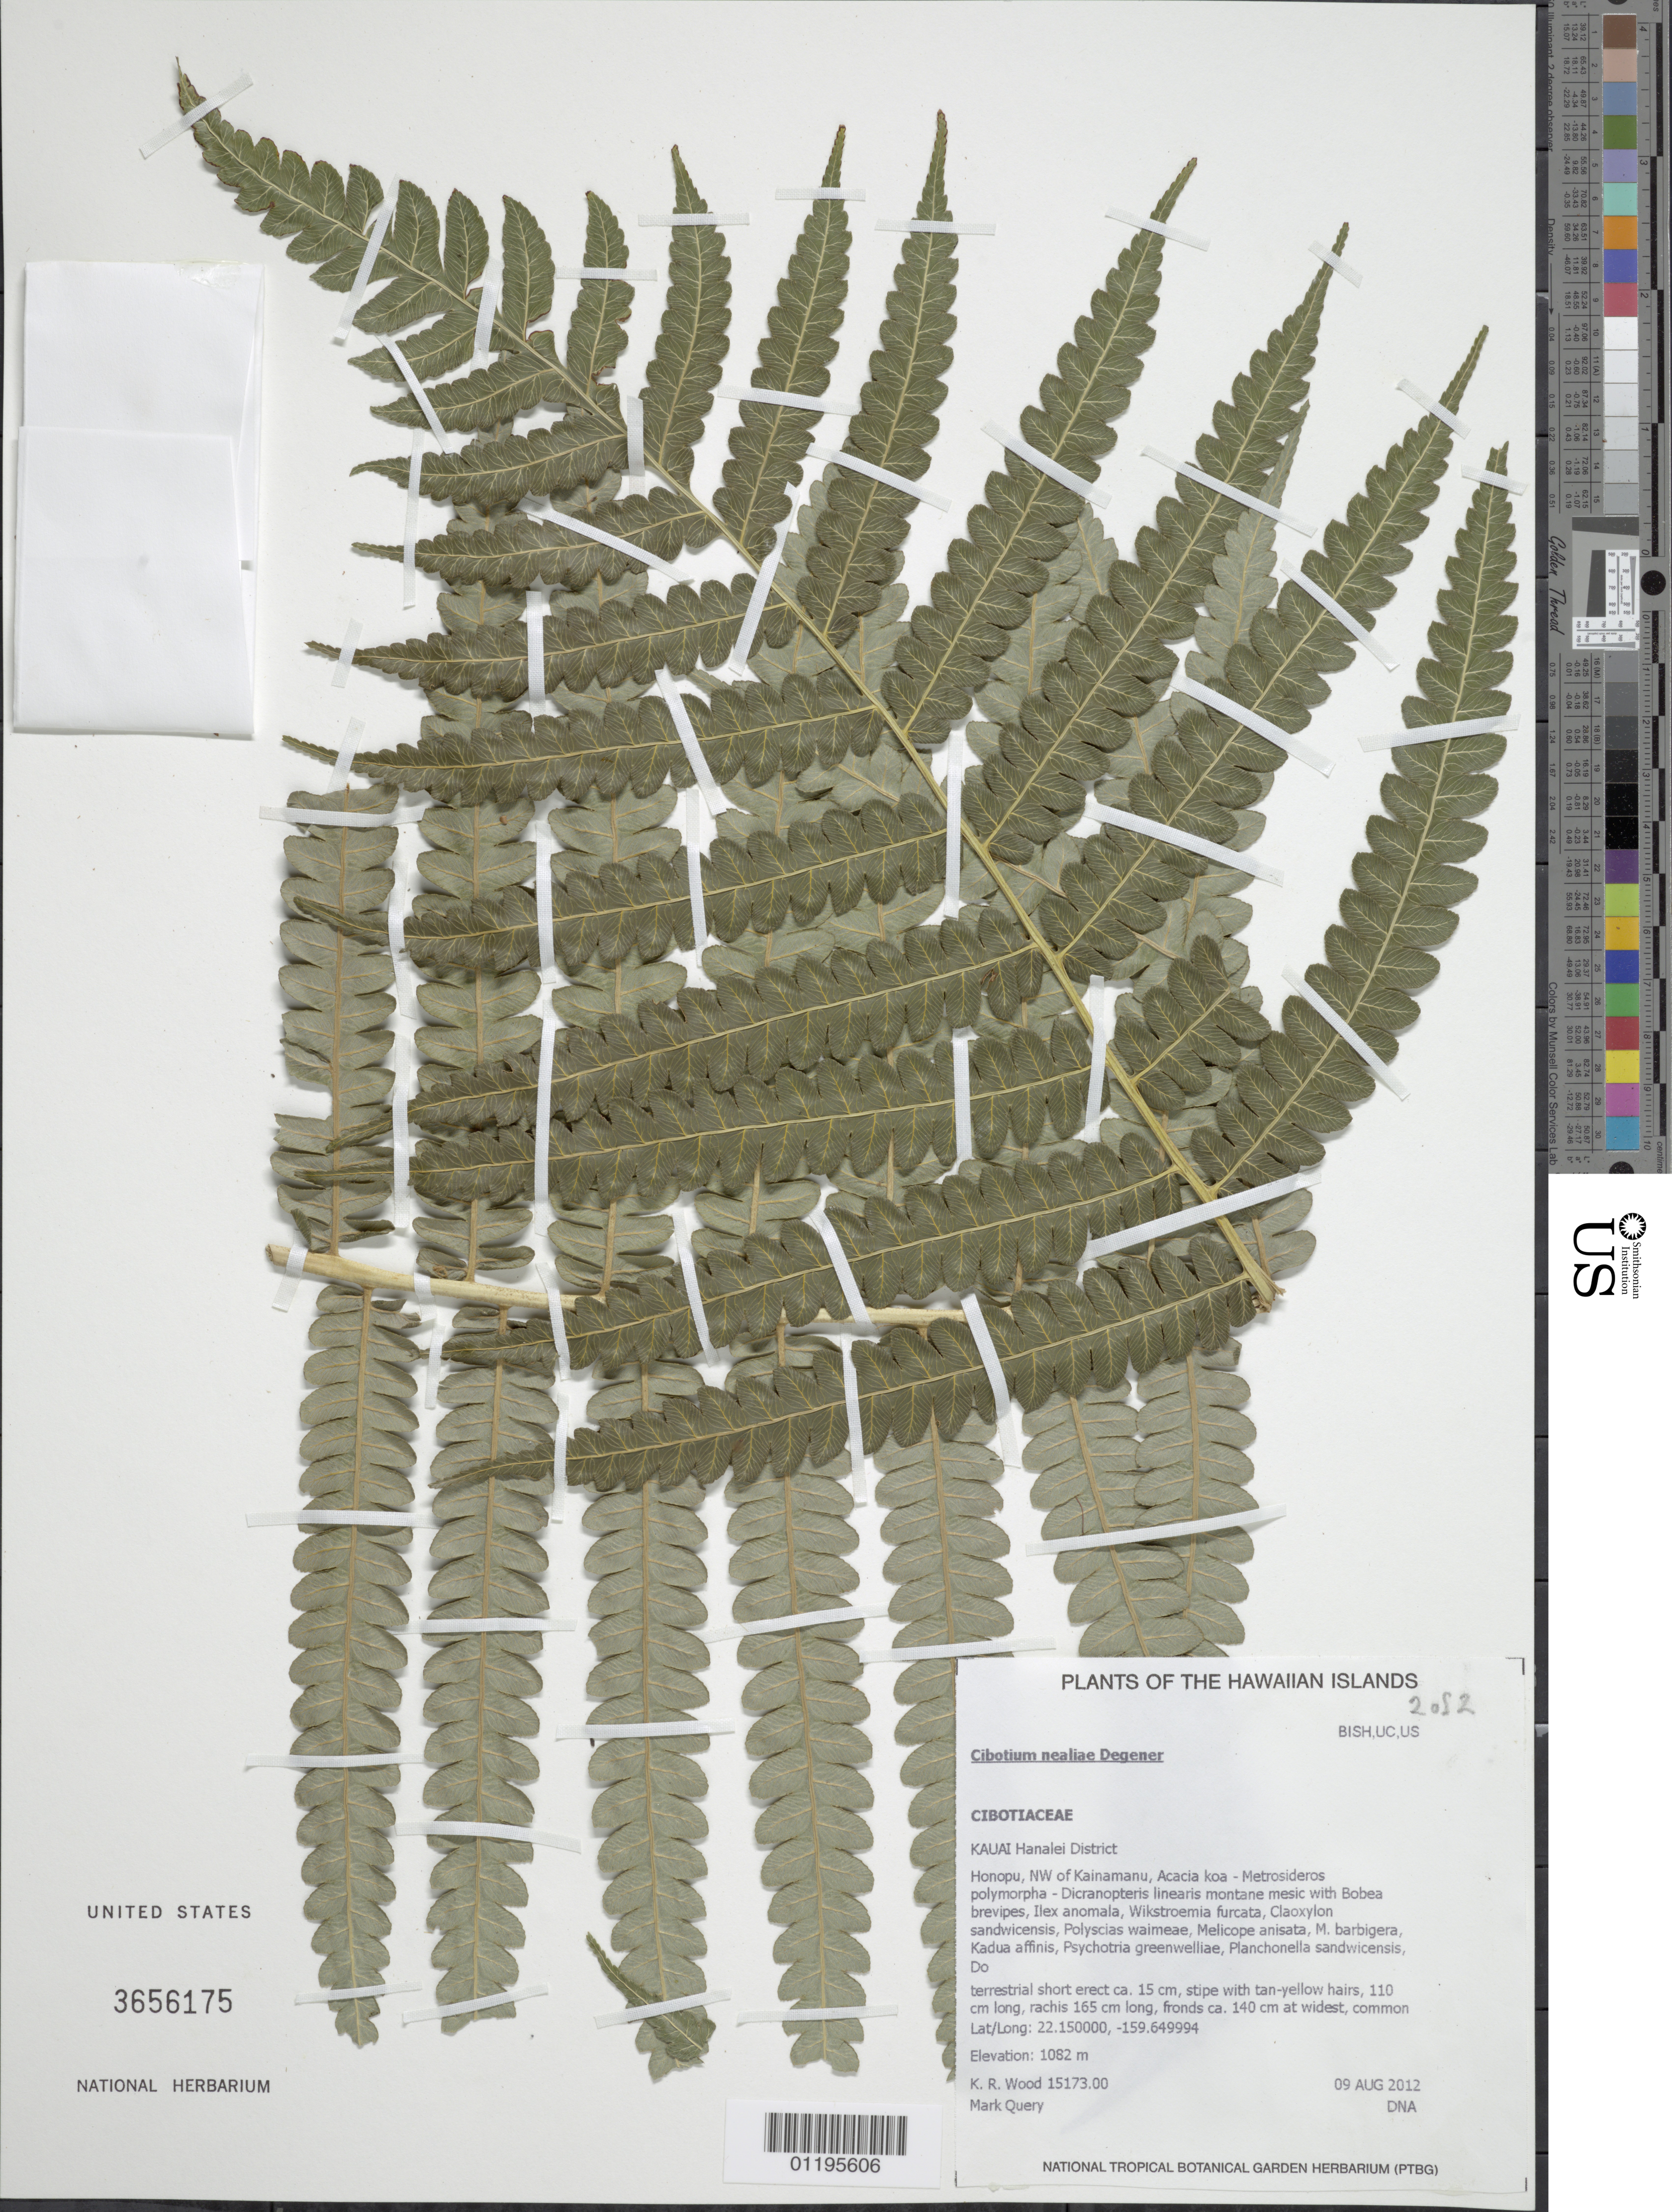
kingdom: Plantae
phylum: Tracheophyta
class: Polypodiopsida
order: Cyatheales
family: Cibotiaceae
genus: Cibotium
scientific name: Cibotium nealiae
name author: O. Deg.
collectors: K. R. Wood & M. Query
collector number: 15173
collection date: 2012-08-09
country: United States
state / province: Hawaii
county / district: Kauai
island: Kaua'i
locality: Hanalei District, Honopu, NW of Kainamanu.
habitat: Montane mesic forest.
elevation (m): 1082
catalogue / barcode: US 3656175